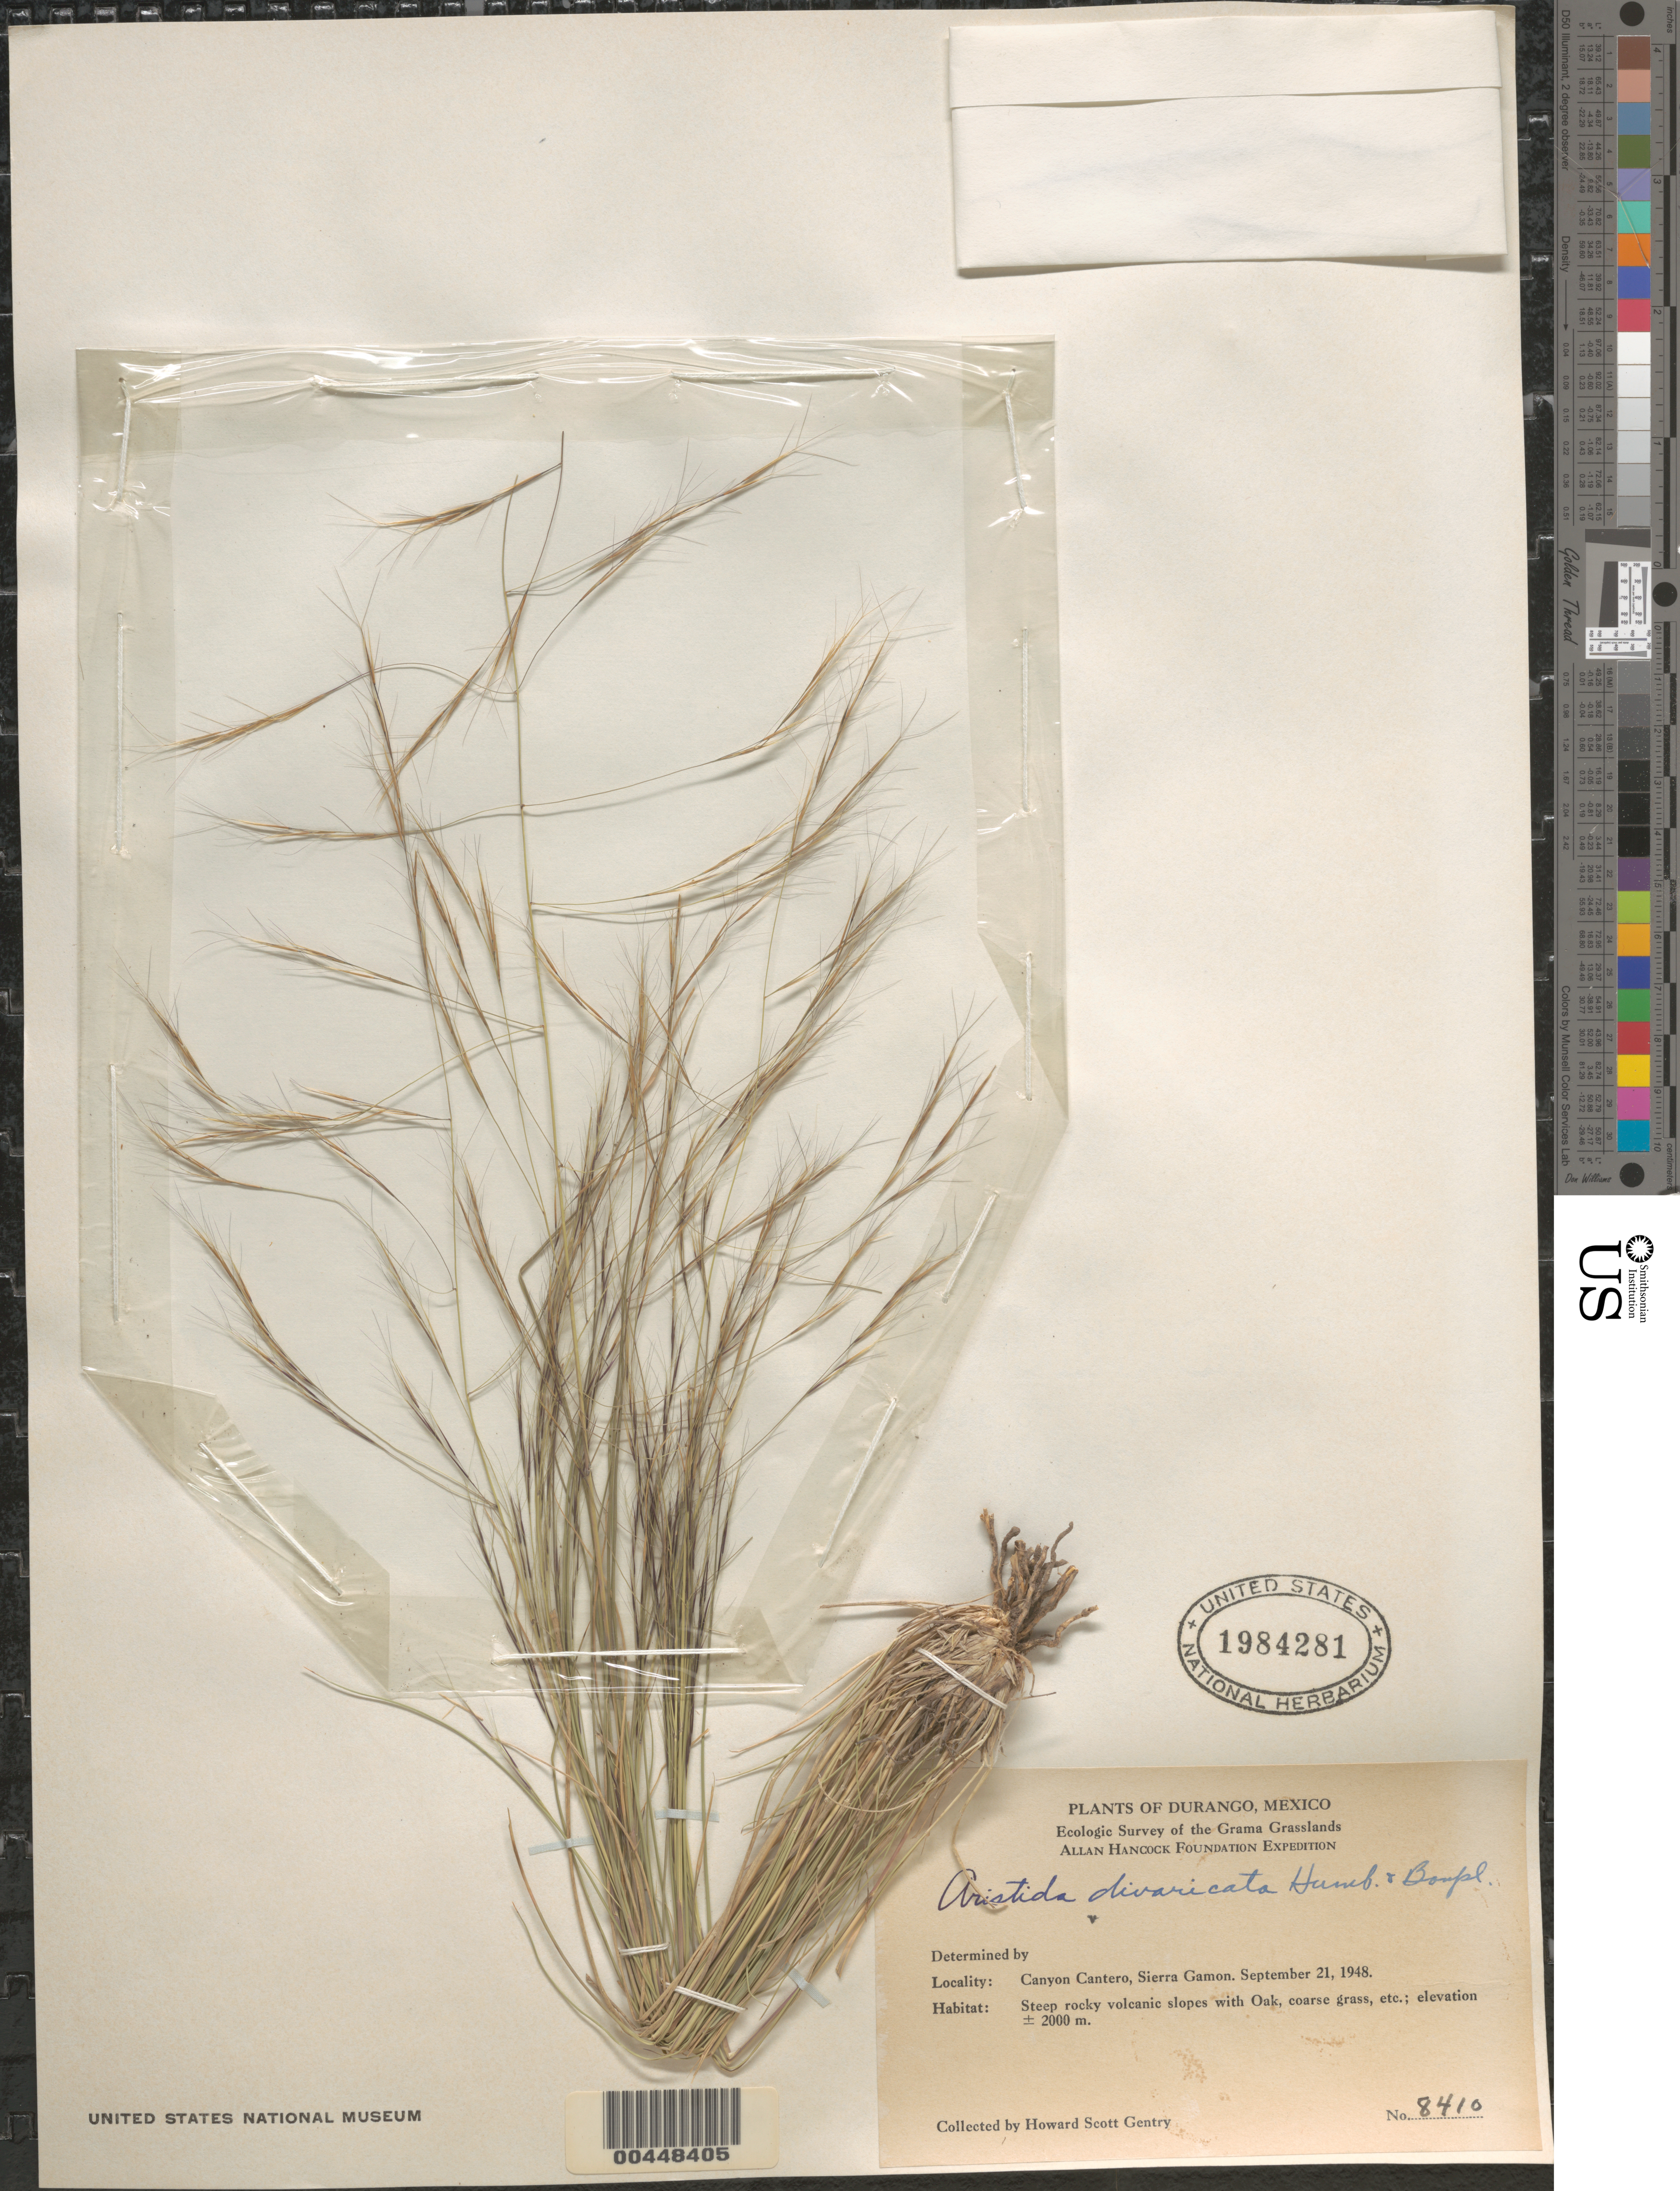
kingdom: Plantae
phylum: Tracheophyta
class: Liliopsida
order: Poales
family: Poaceae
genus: Aristida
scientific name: Aristida divaricata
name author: Humb. & Bonpl. ex Willd.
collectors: H. S. Gentry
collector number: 8410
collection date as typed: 21 Sep 1948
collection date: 1948-09-21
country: Mexico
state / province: Durango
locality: Canyon Cantero, Sierra Gamon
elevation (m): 2000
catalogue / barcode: US 1984281